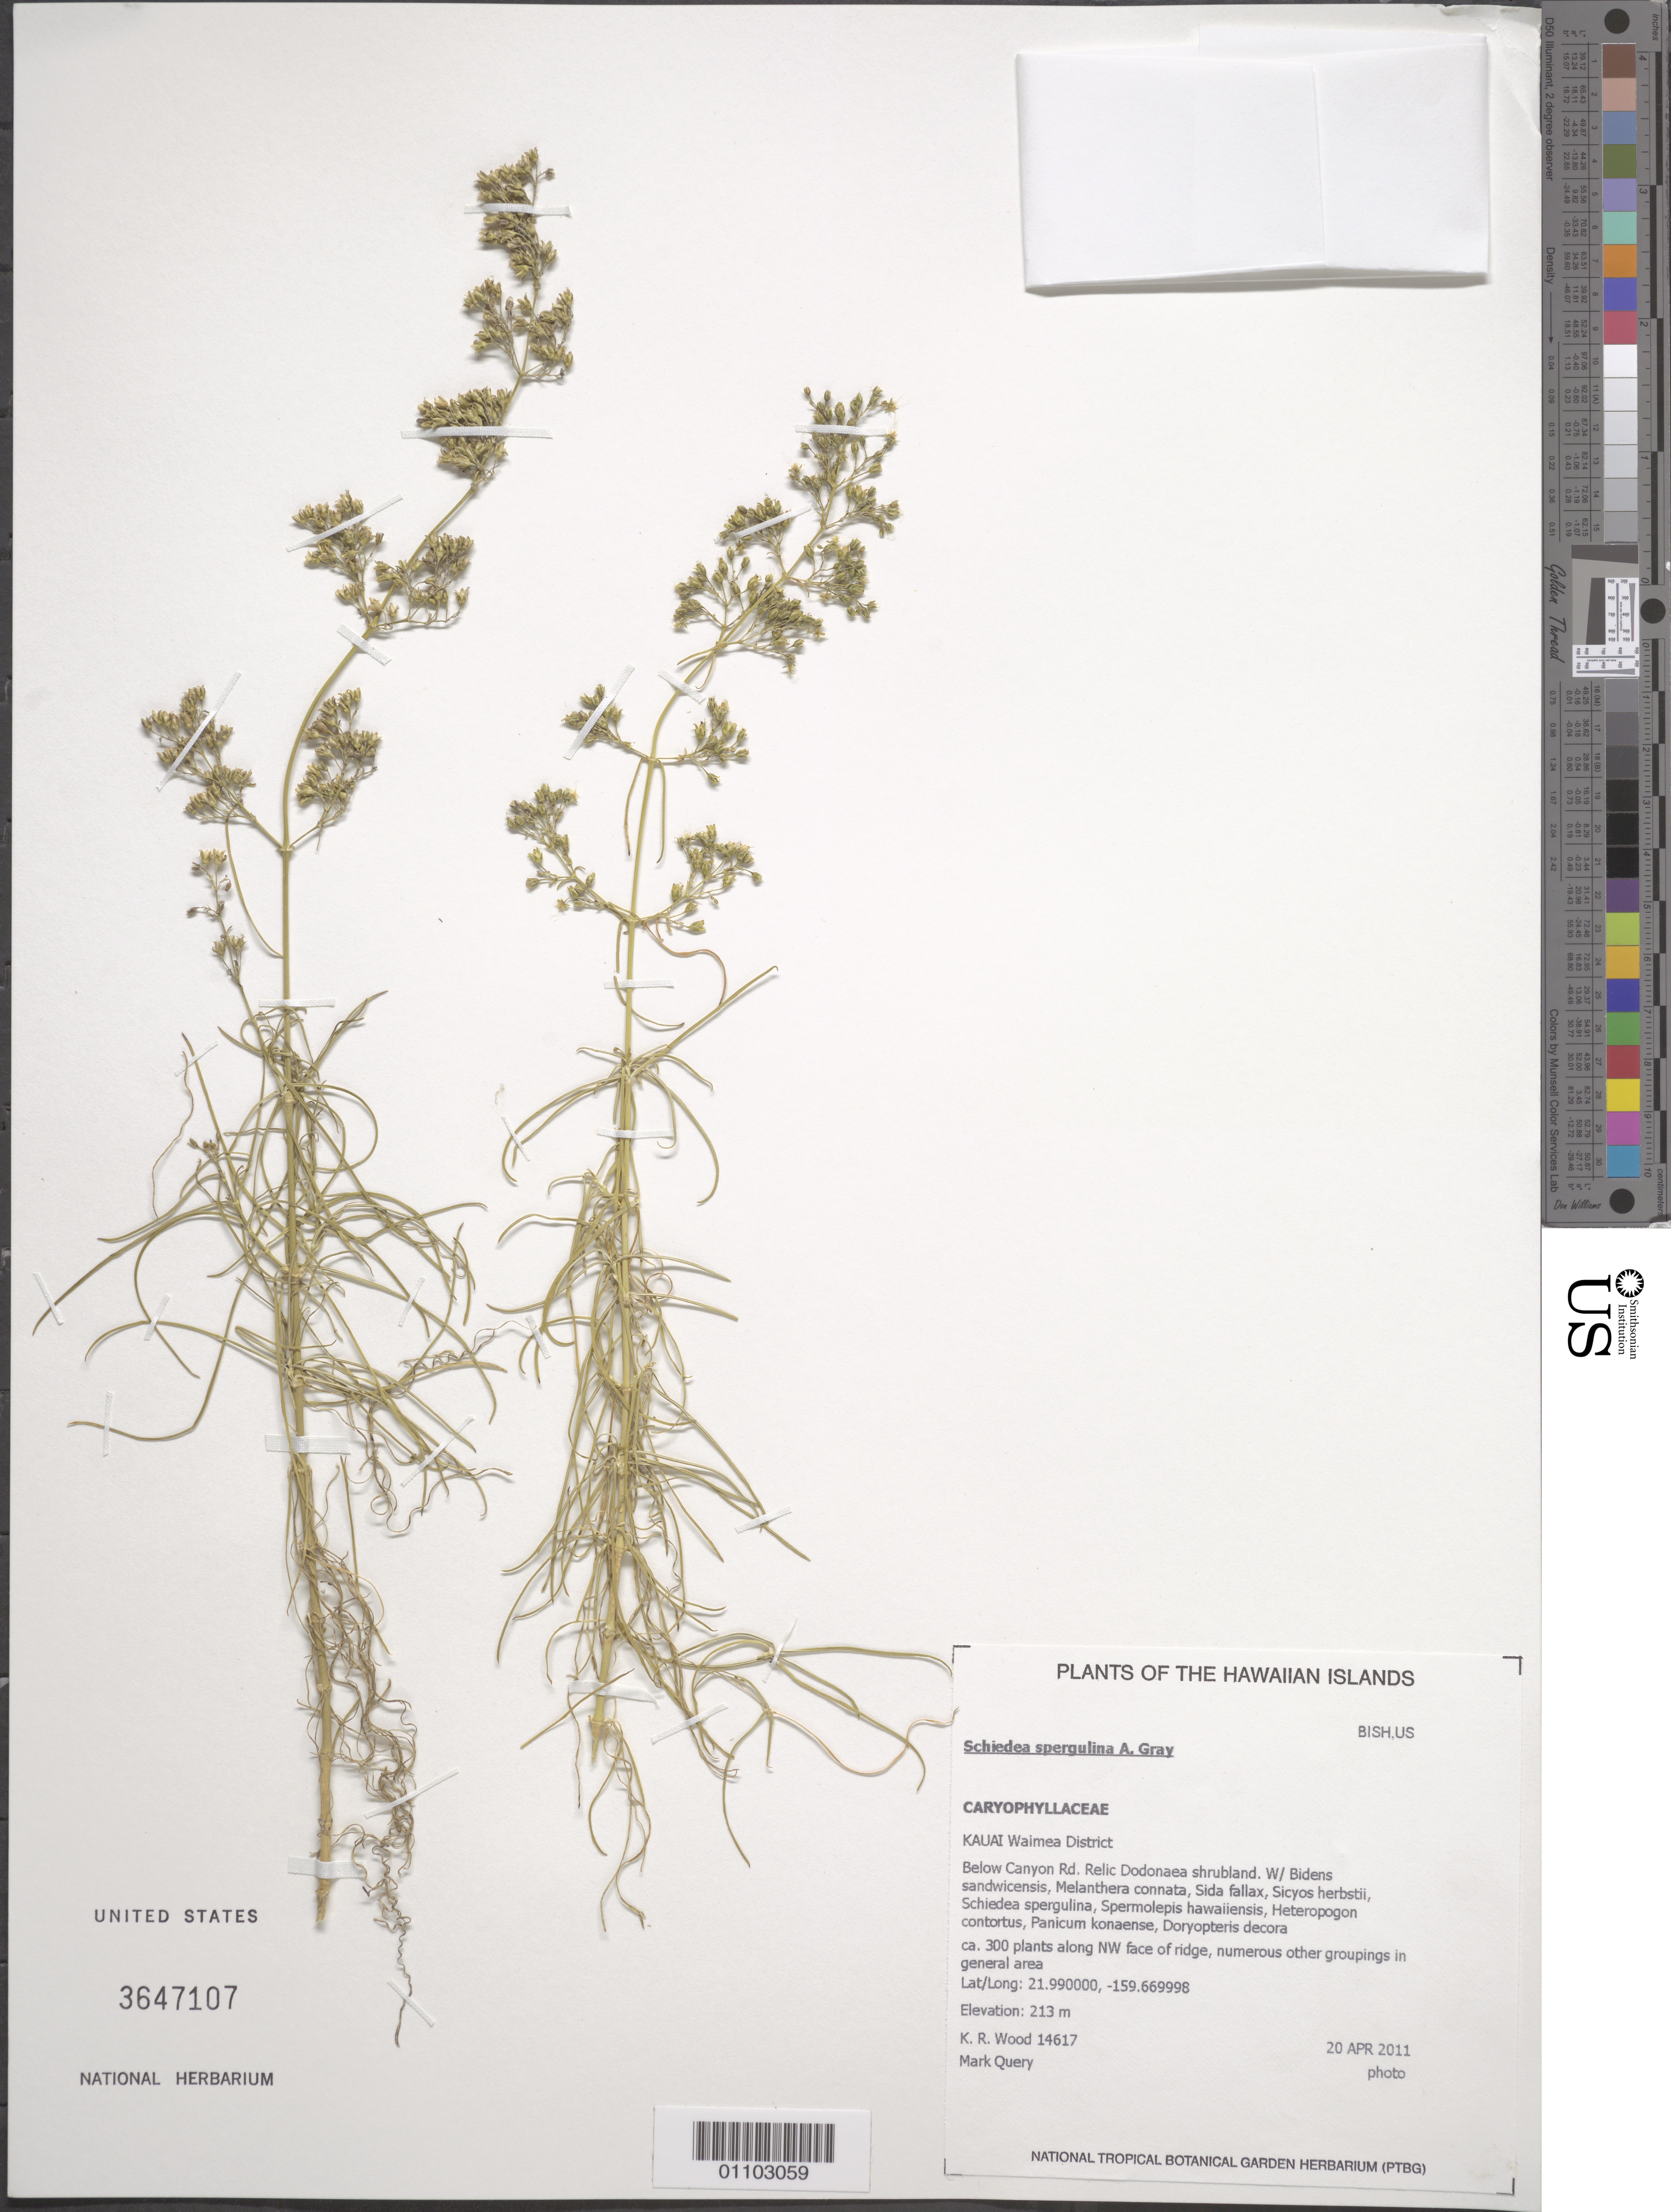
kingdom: Plantae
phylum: Tracheophyta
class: Magnoliopsida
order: Caryophyllales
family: Caryophyllaceae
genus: Schiedea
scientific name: Schiedea spergulina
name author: A. Gray in Wilkes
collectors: K. R. Wood & M. Query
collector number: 14617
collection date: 2011-04-20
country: United States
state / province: Hawaii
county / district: Kauai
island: Kaua'i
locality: Waimea District, below Canyon Road.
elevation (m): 213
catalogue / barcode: US 3647107